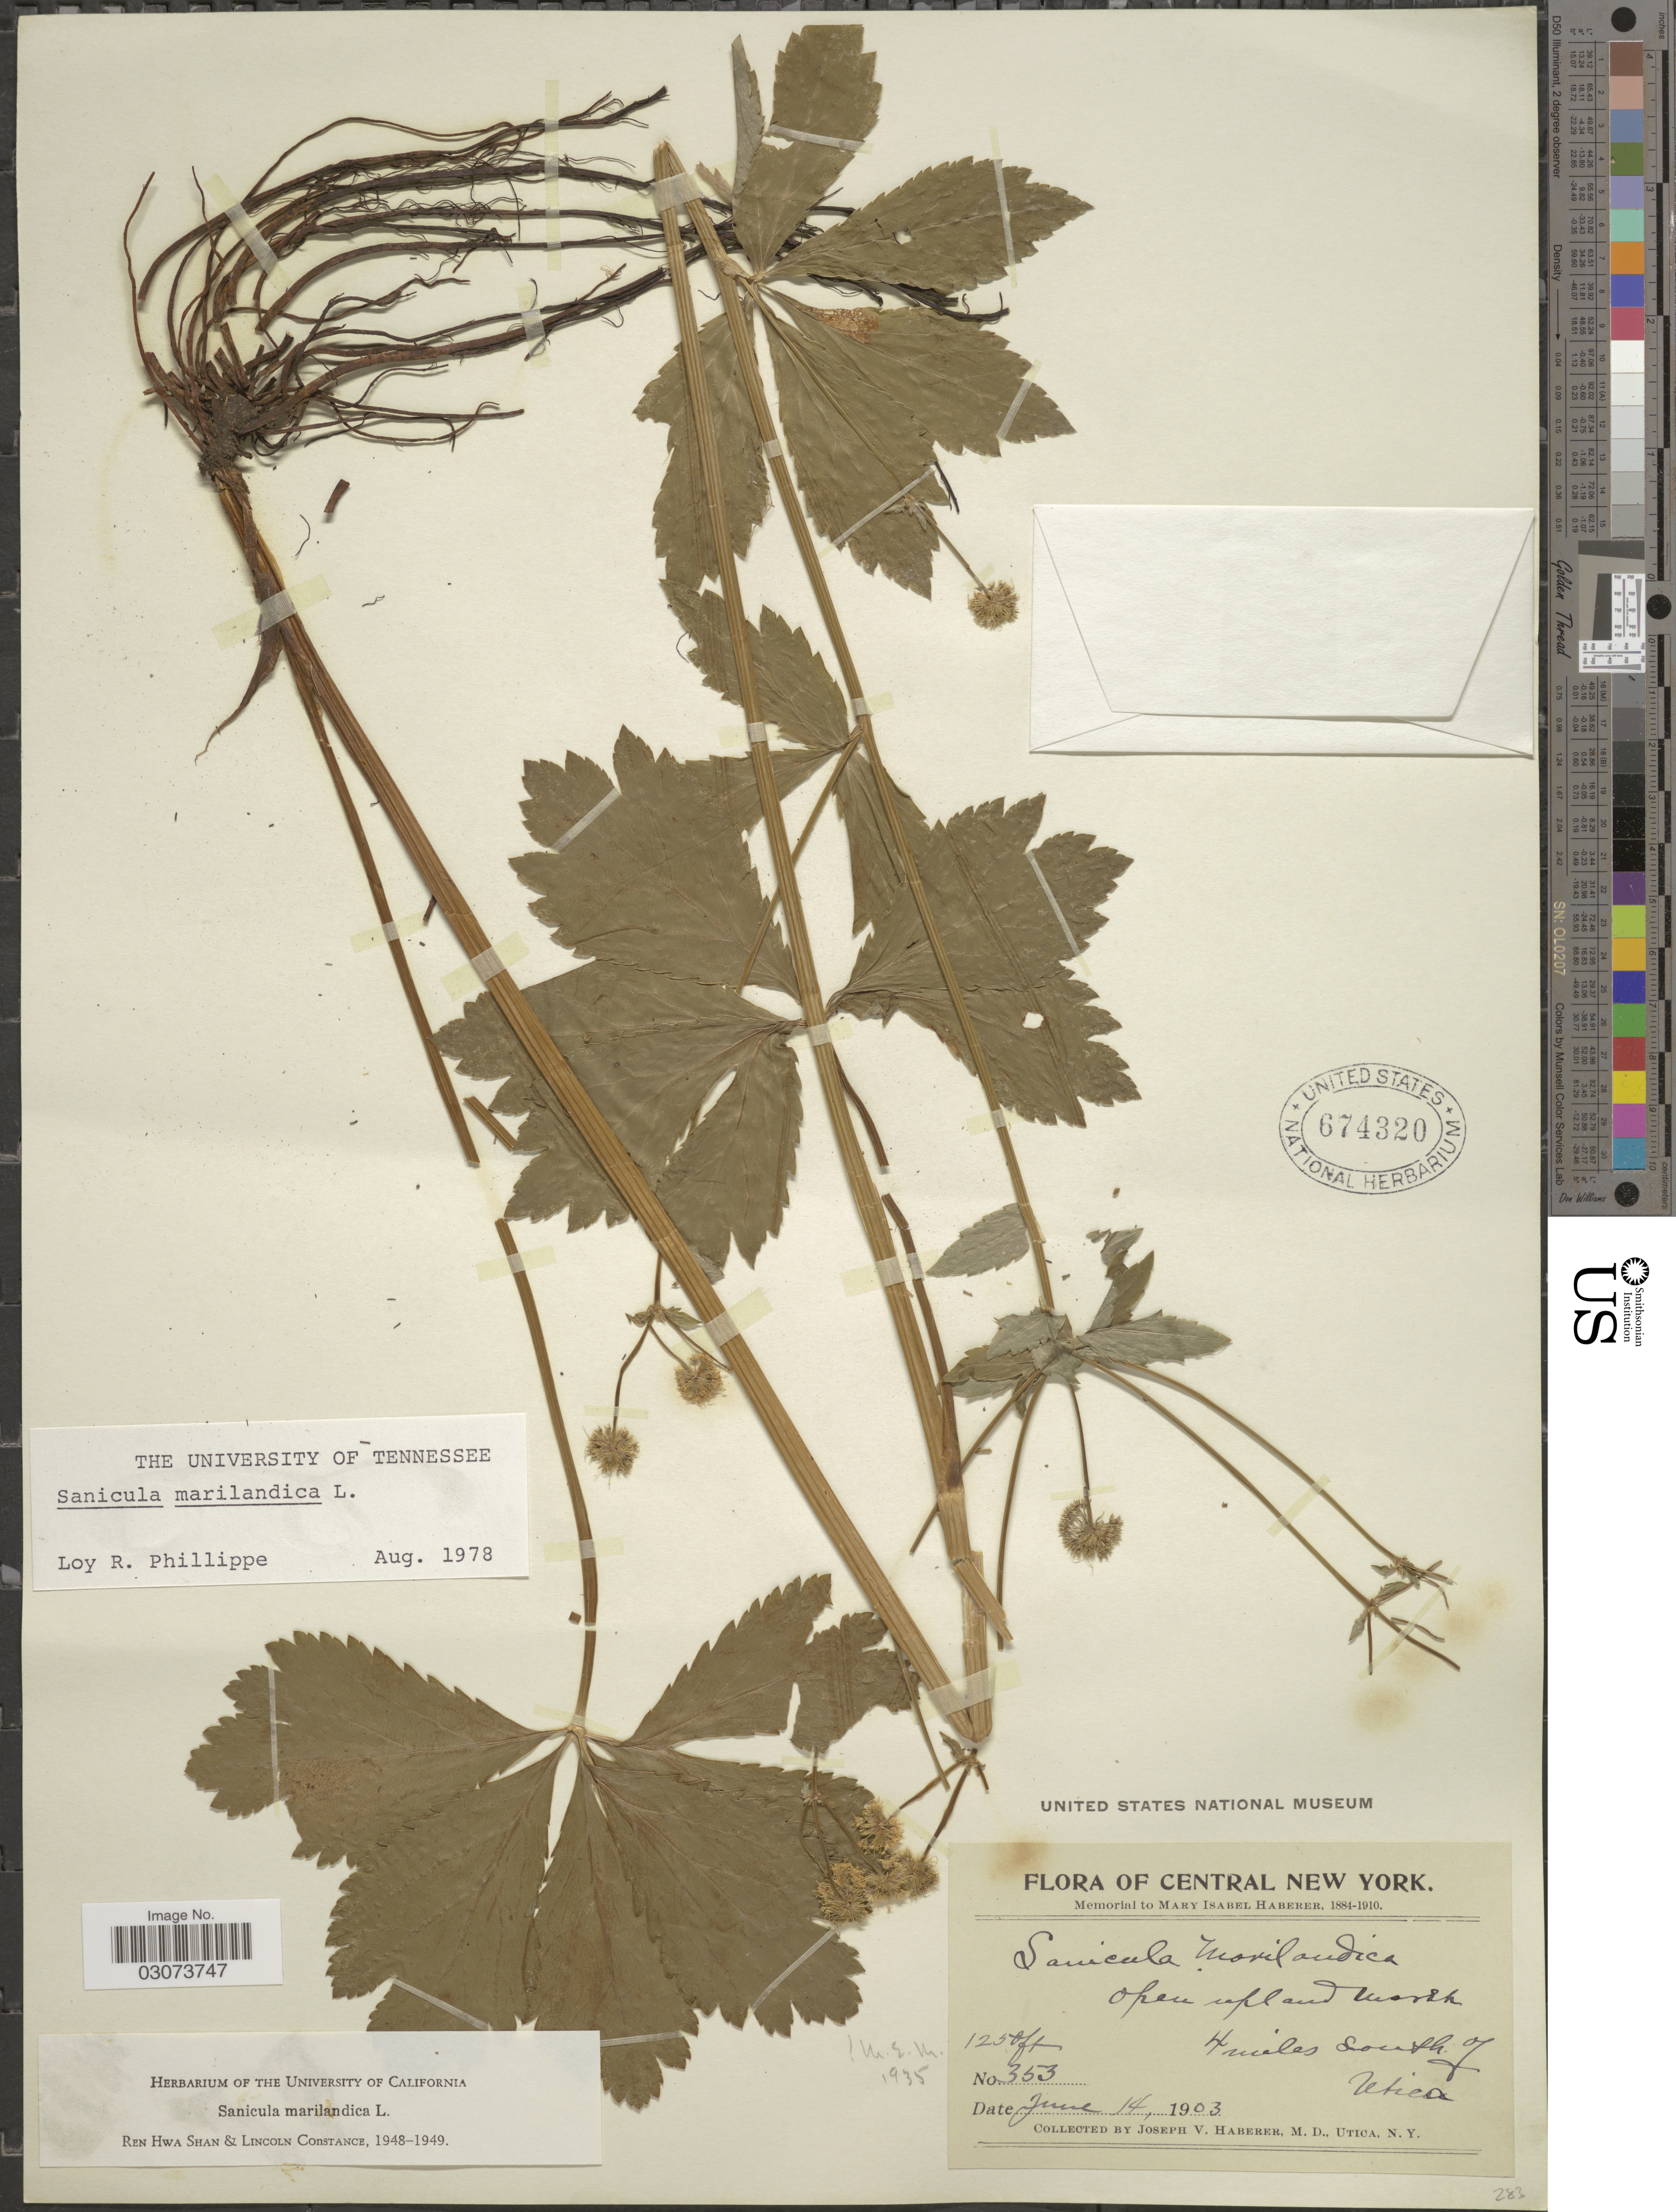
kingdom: Plantae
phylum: Tracheophyta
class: Magnoliopsida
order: Apiales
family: Apiaceae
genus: Sanicula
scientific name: Sanicula marilandica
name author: L.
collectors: J. V. Haberer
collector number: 353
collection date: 1903-07-14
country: United States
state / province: New York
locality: Central New York. 4 miles south of Utica.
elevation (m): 381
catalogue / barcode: US 674320